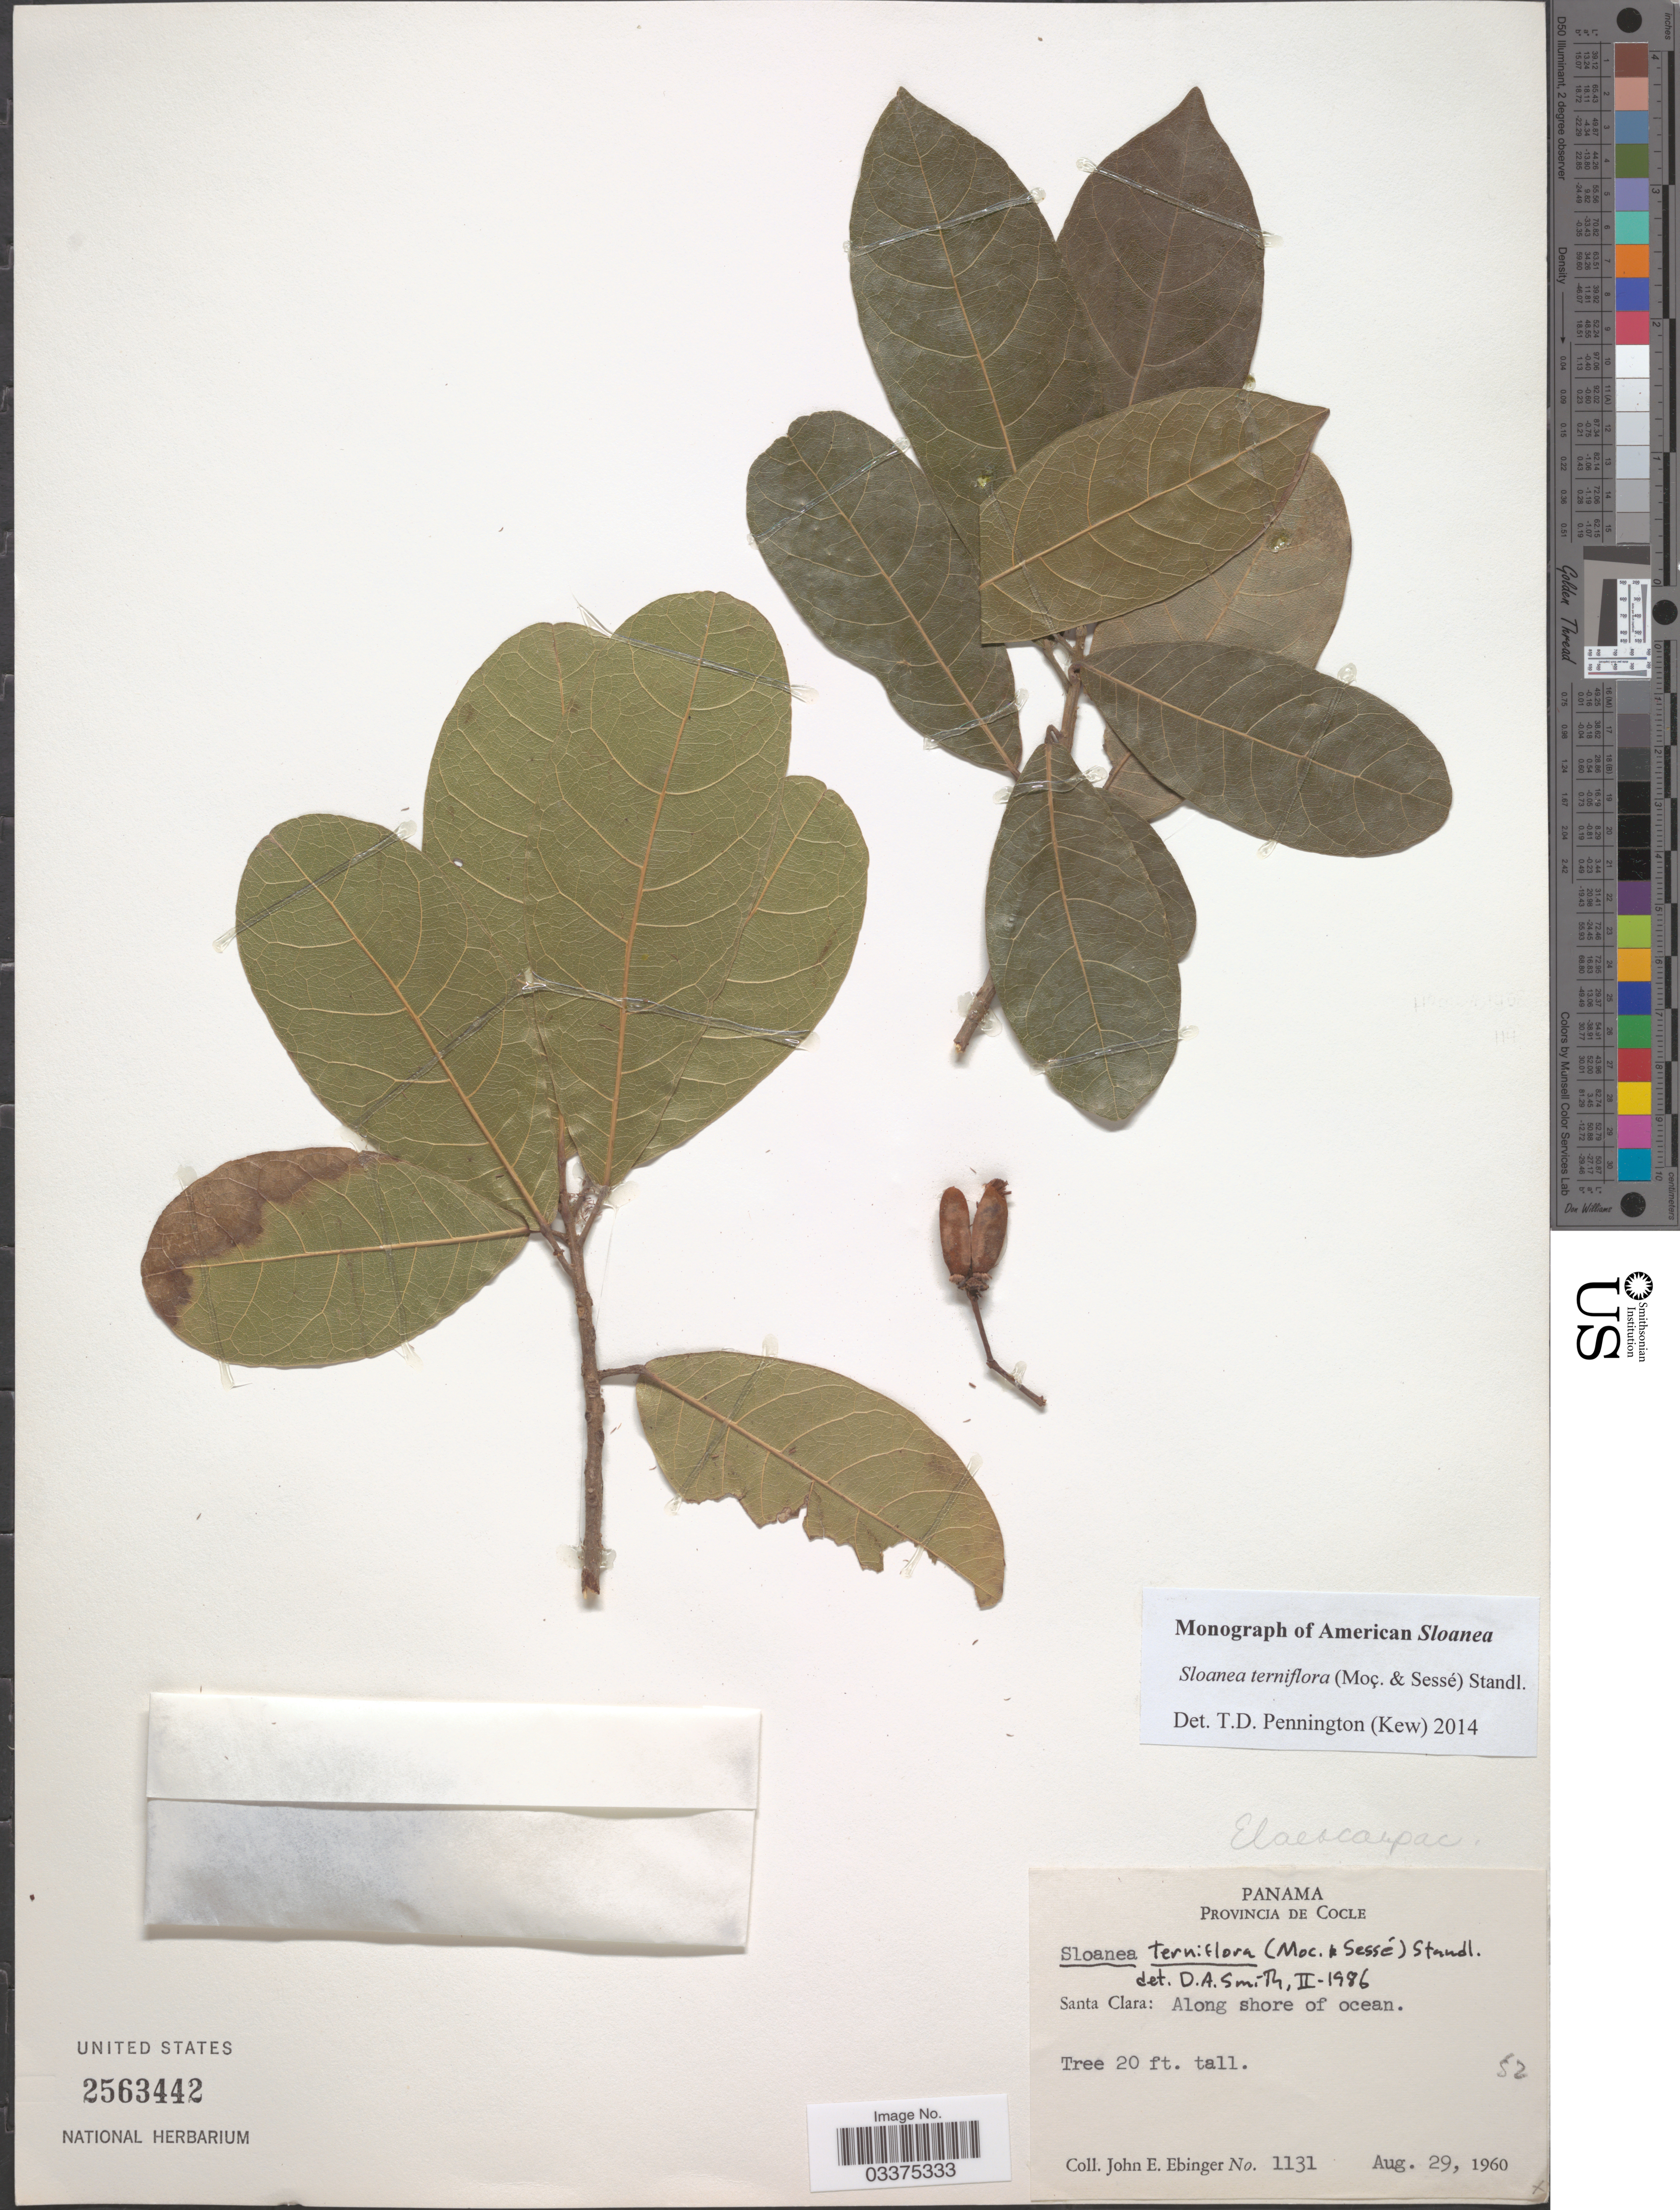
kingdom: Plantae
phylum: Tracheophyta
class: Magnoliopsida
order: Oxalidales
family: Elaeocarpaceae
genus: Sloanea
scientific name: Sloanea terniflora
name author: (Moc. & Sessé ex DC.) Standl.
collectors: J. Ebinger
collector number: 1131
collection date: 1960-08-29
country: Panama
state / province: Coclé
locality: Santa Clara: Along shore of ocean.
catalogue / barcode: US 2563442